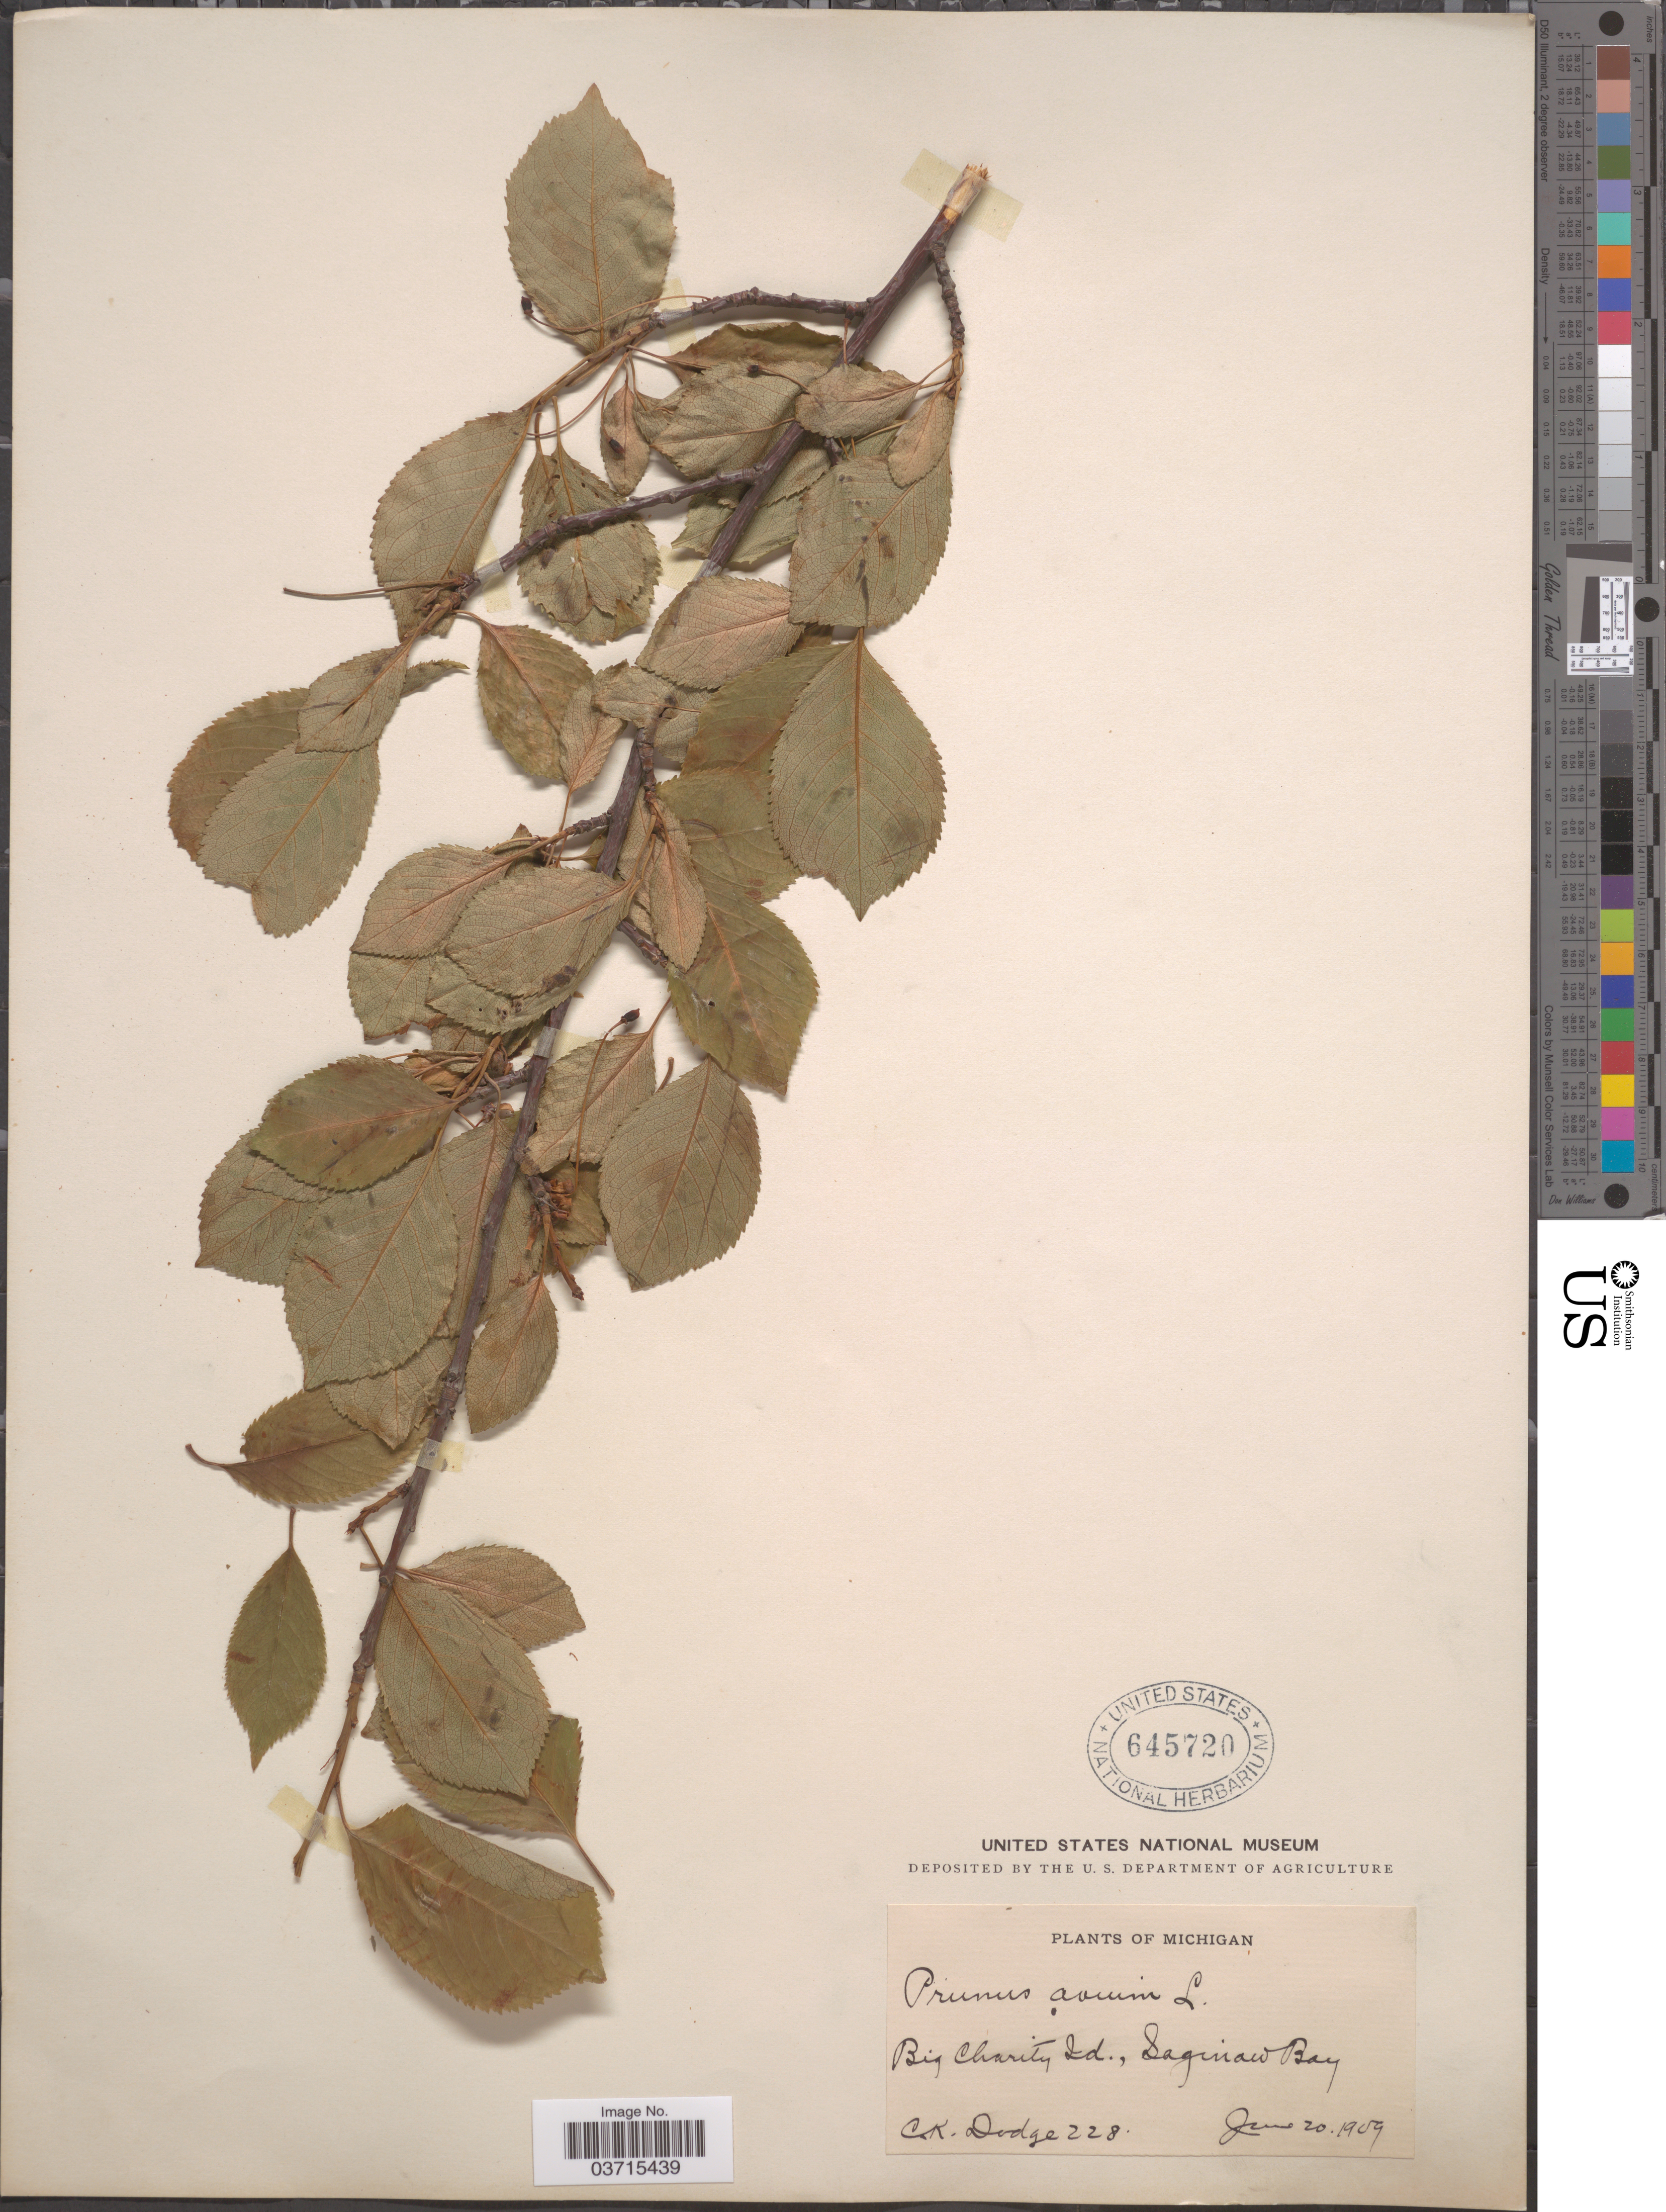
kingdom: Plantae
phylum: Tracheophyta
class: Magnoliopsida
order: Rosales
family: Rosaceae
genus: Prunus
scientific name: Prunus avium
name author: L.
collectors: C. Dodge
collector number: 228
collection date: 1909-06-20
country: United States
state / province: Michigan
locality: Big Charity Id., Saginaw Bay.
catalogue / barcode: US 645720